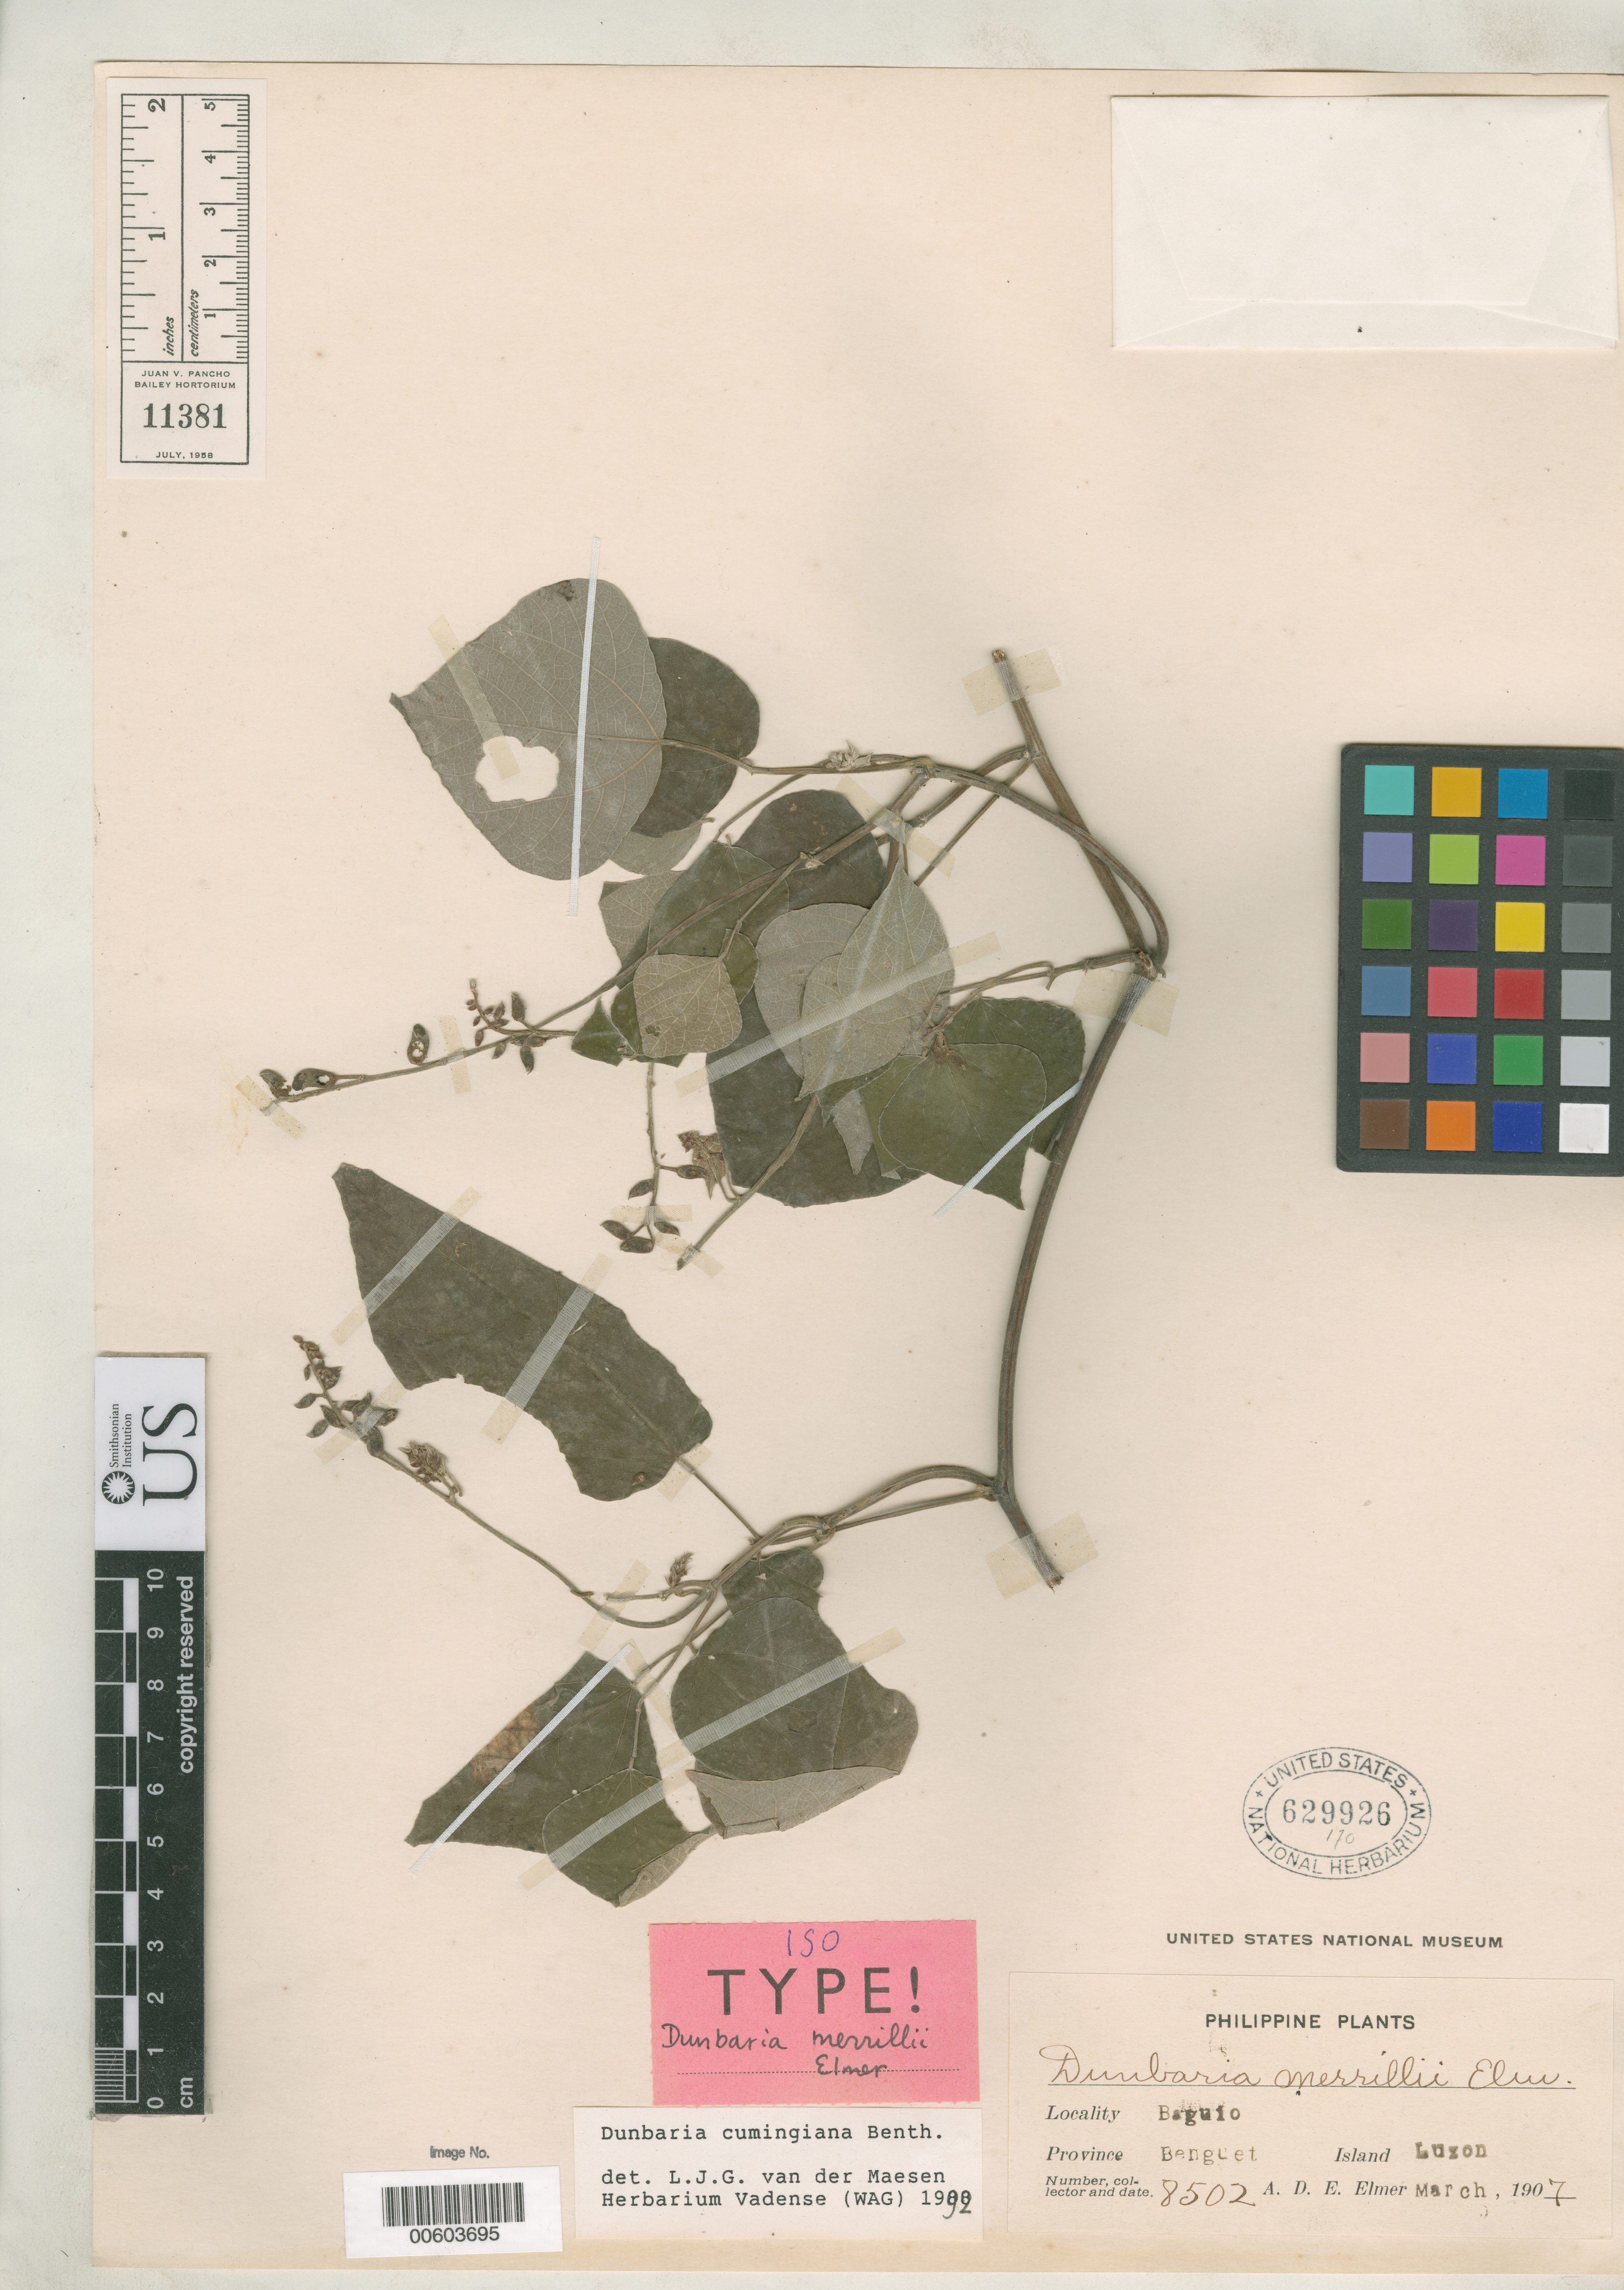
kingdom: Plantae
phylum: Tracheophyta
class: Magnoliopsida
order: Fabales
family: Fabaceae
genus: Dunbaria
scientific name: Dunbaria merrillii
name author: Elmer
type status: Isotype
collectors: A. D. E. Elmer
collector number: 8502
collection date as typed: May 1907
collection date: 1907-05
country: Philippines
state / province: Cordillera (Administrative Region)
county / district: Benguet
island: Luzon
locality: Baguio.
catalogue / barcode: US 629926